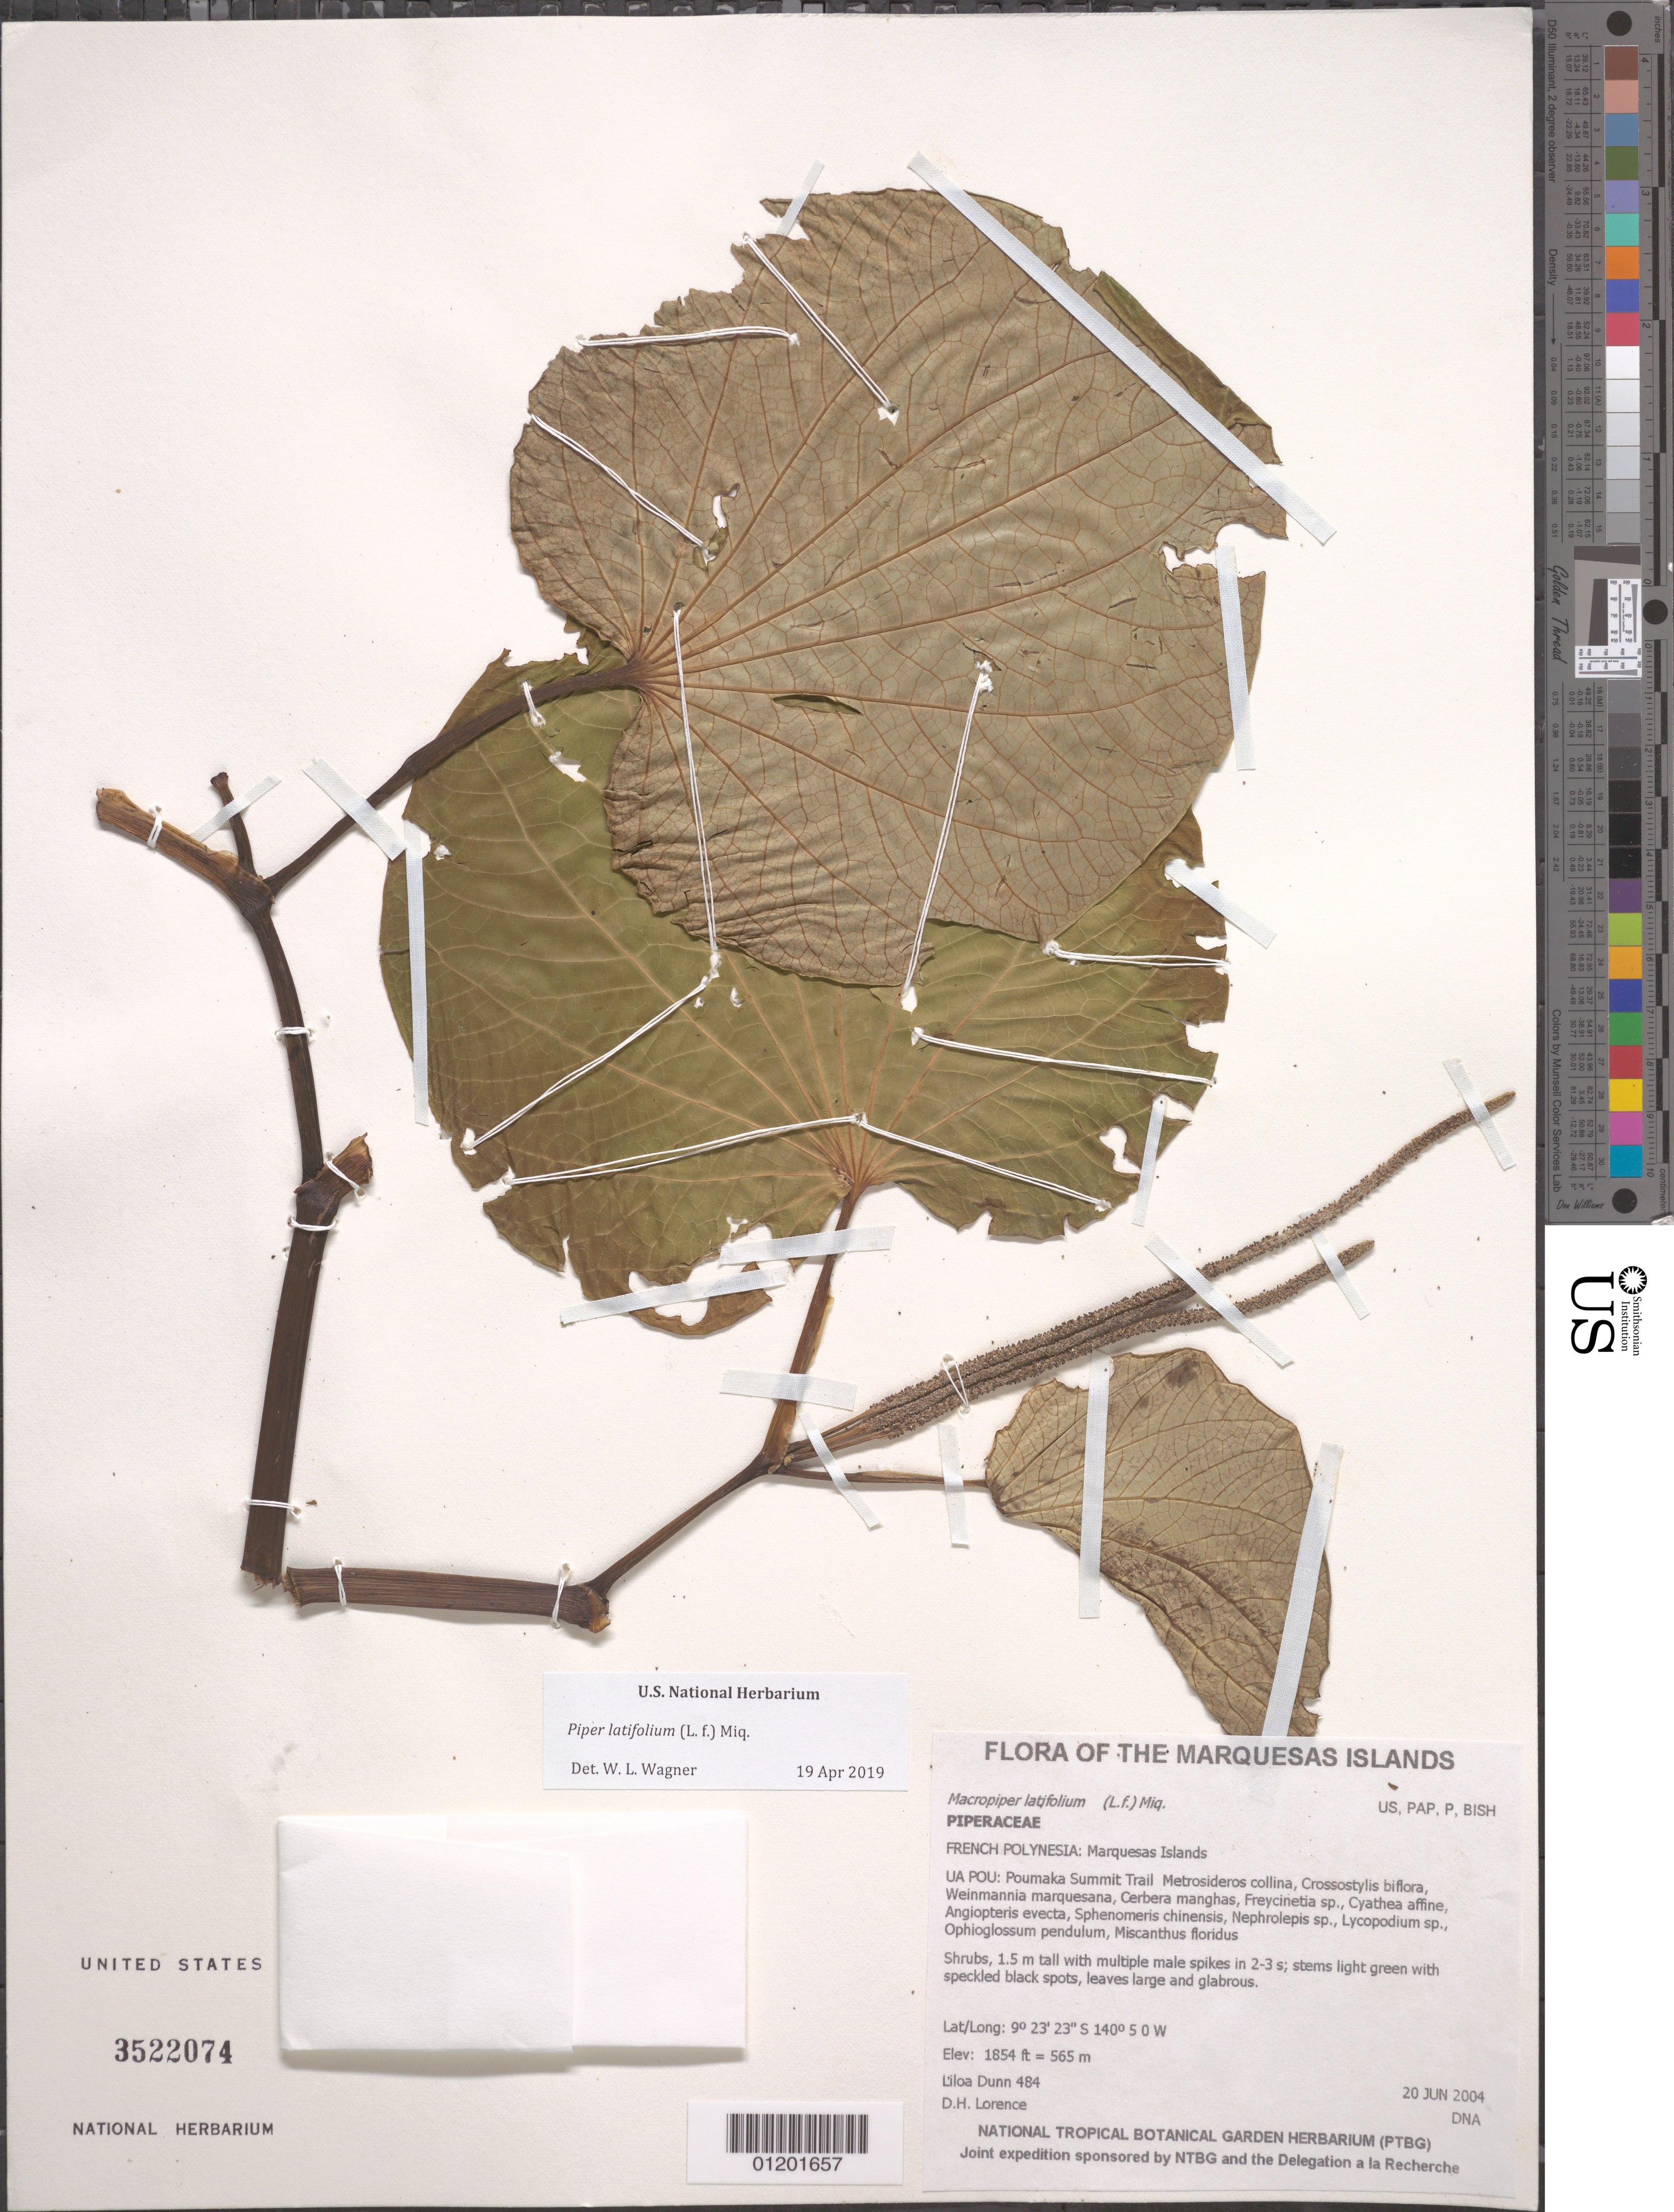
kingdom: Plantae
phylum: Tracheophyta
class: Magnoliopsida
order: Piperales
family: Piperaceae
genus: Piper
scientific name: Piper latifolium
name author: L. f.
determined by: Wagner, W. L., (BOT), Smithsonian Institution - National Museum of Natural History (UNITED STATES)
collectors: L. Dunn & D. Lorence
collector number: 484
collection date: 2004-06-20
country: French Polynesia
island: Ua Pou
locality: Poumaka Summit Trail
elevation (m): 565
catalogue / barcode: US 3522074